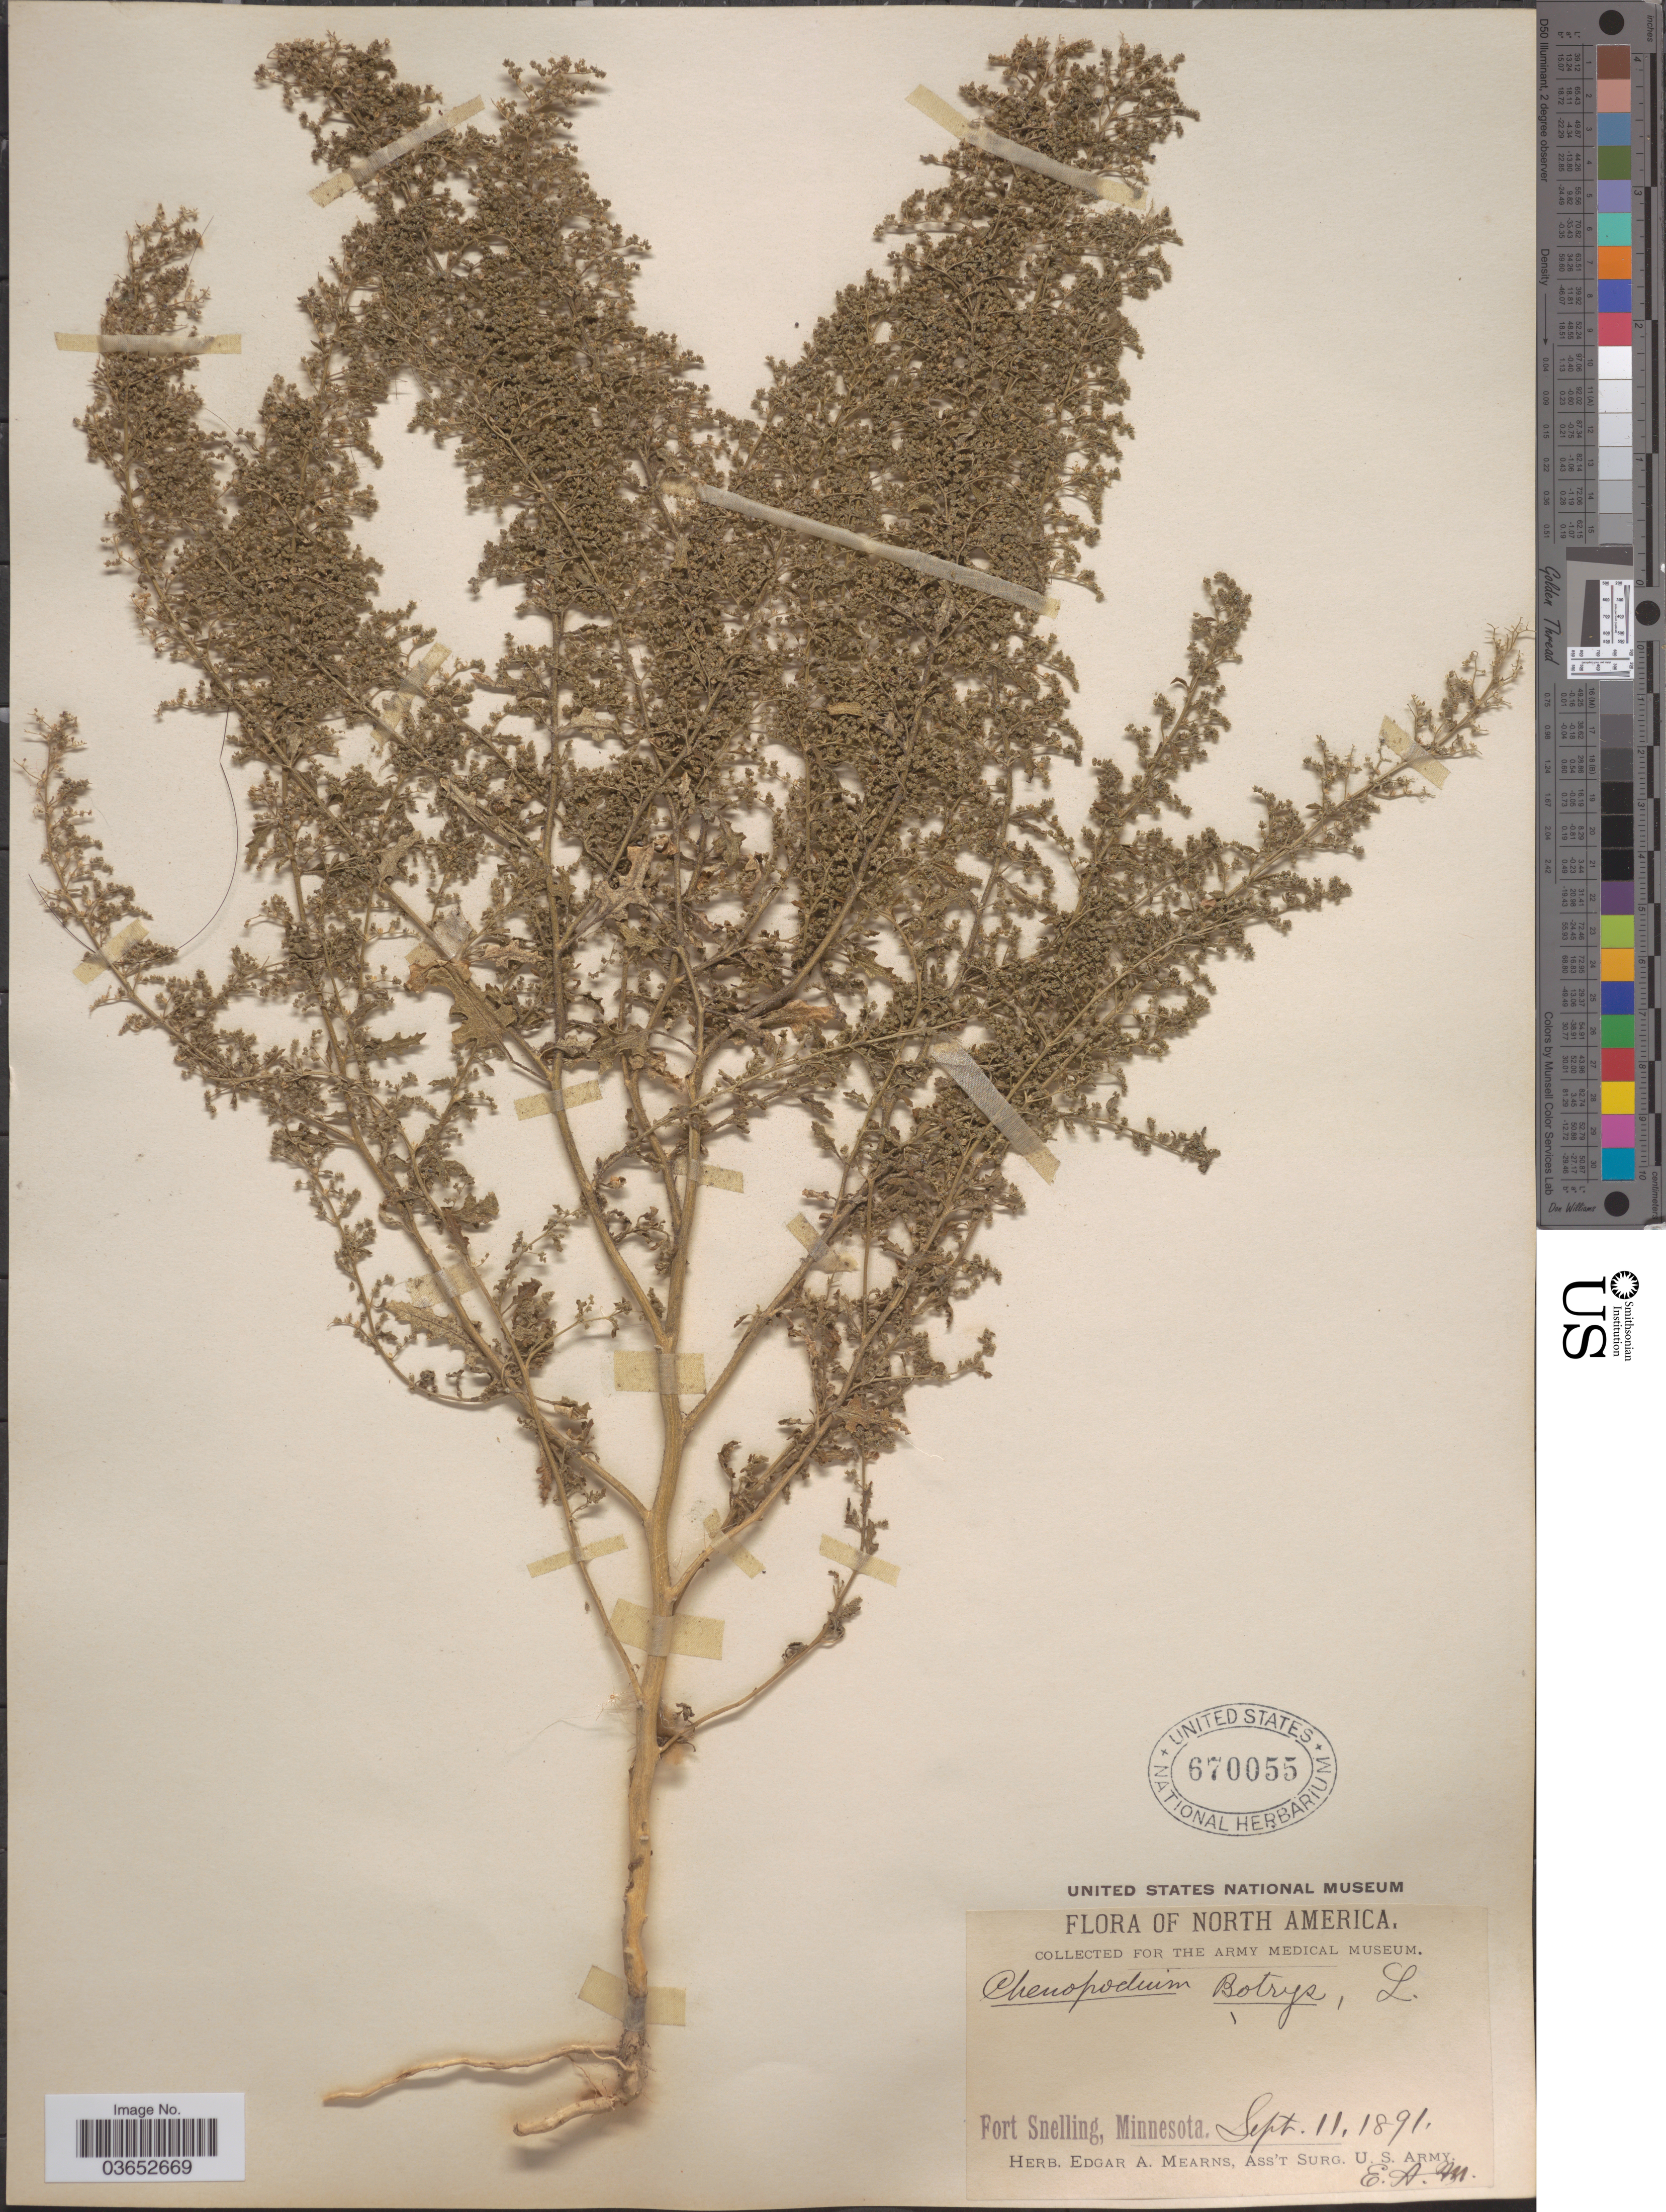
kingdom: Plantae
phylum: Tracheophyta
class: Magnoliopsida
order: Caryophyllales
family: Amaranthaceae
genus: Chenopodium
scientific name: Chenopodium botrys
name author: L.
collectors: E. A. Mearns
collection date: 1891-09-11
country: United States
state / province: Minnesota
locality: Fort Snelling.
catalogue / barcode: US 670055